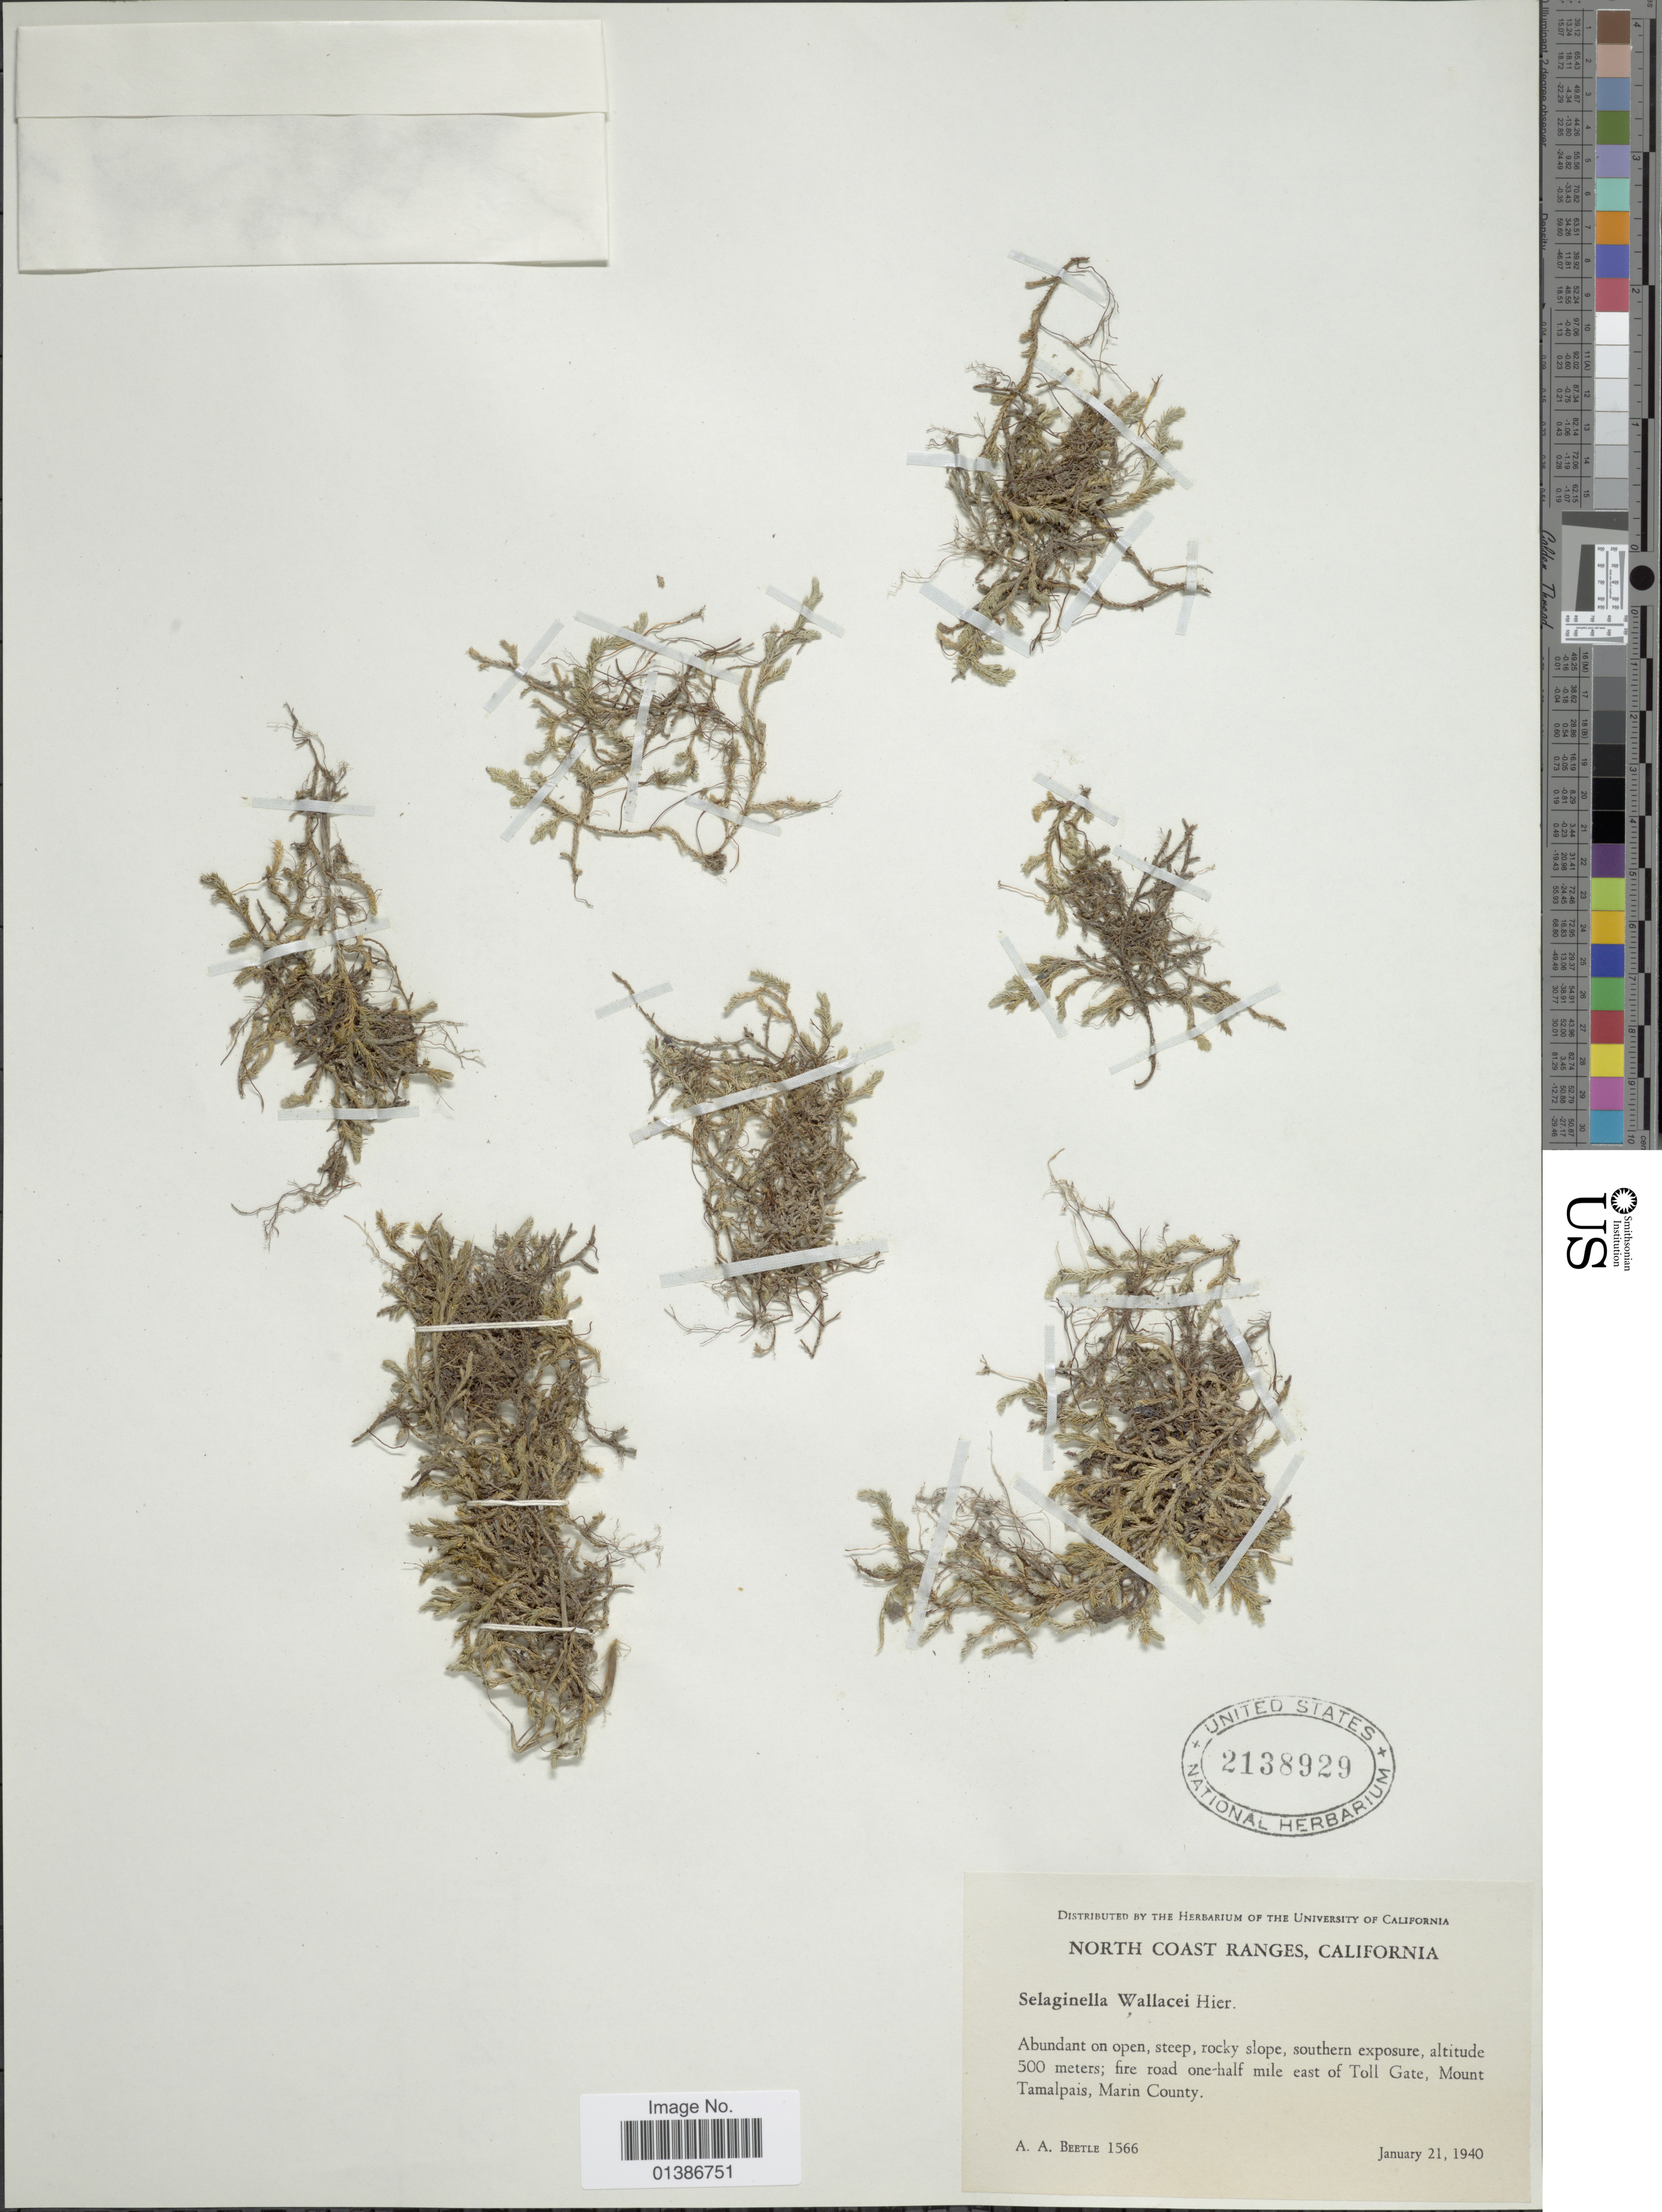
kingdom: Plantae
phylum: Tracheophyta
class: Lycopodiopsida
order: Selaginellales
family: Selaginellaceae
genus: Selaginella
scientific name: Selaginella wallacei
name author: Hieron.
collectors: A. A. Beetle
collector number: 1566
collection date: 1940-01-21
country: United States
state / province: California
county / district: Marin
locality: North Coast Ranges. Fire road one-half mile east of Toll Gate, Mount Tamalpais, Marin County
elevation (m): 500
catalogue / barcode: US 2138929